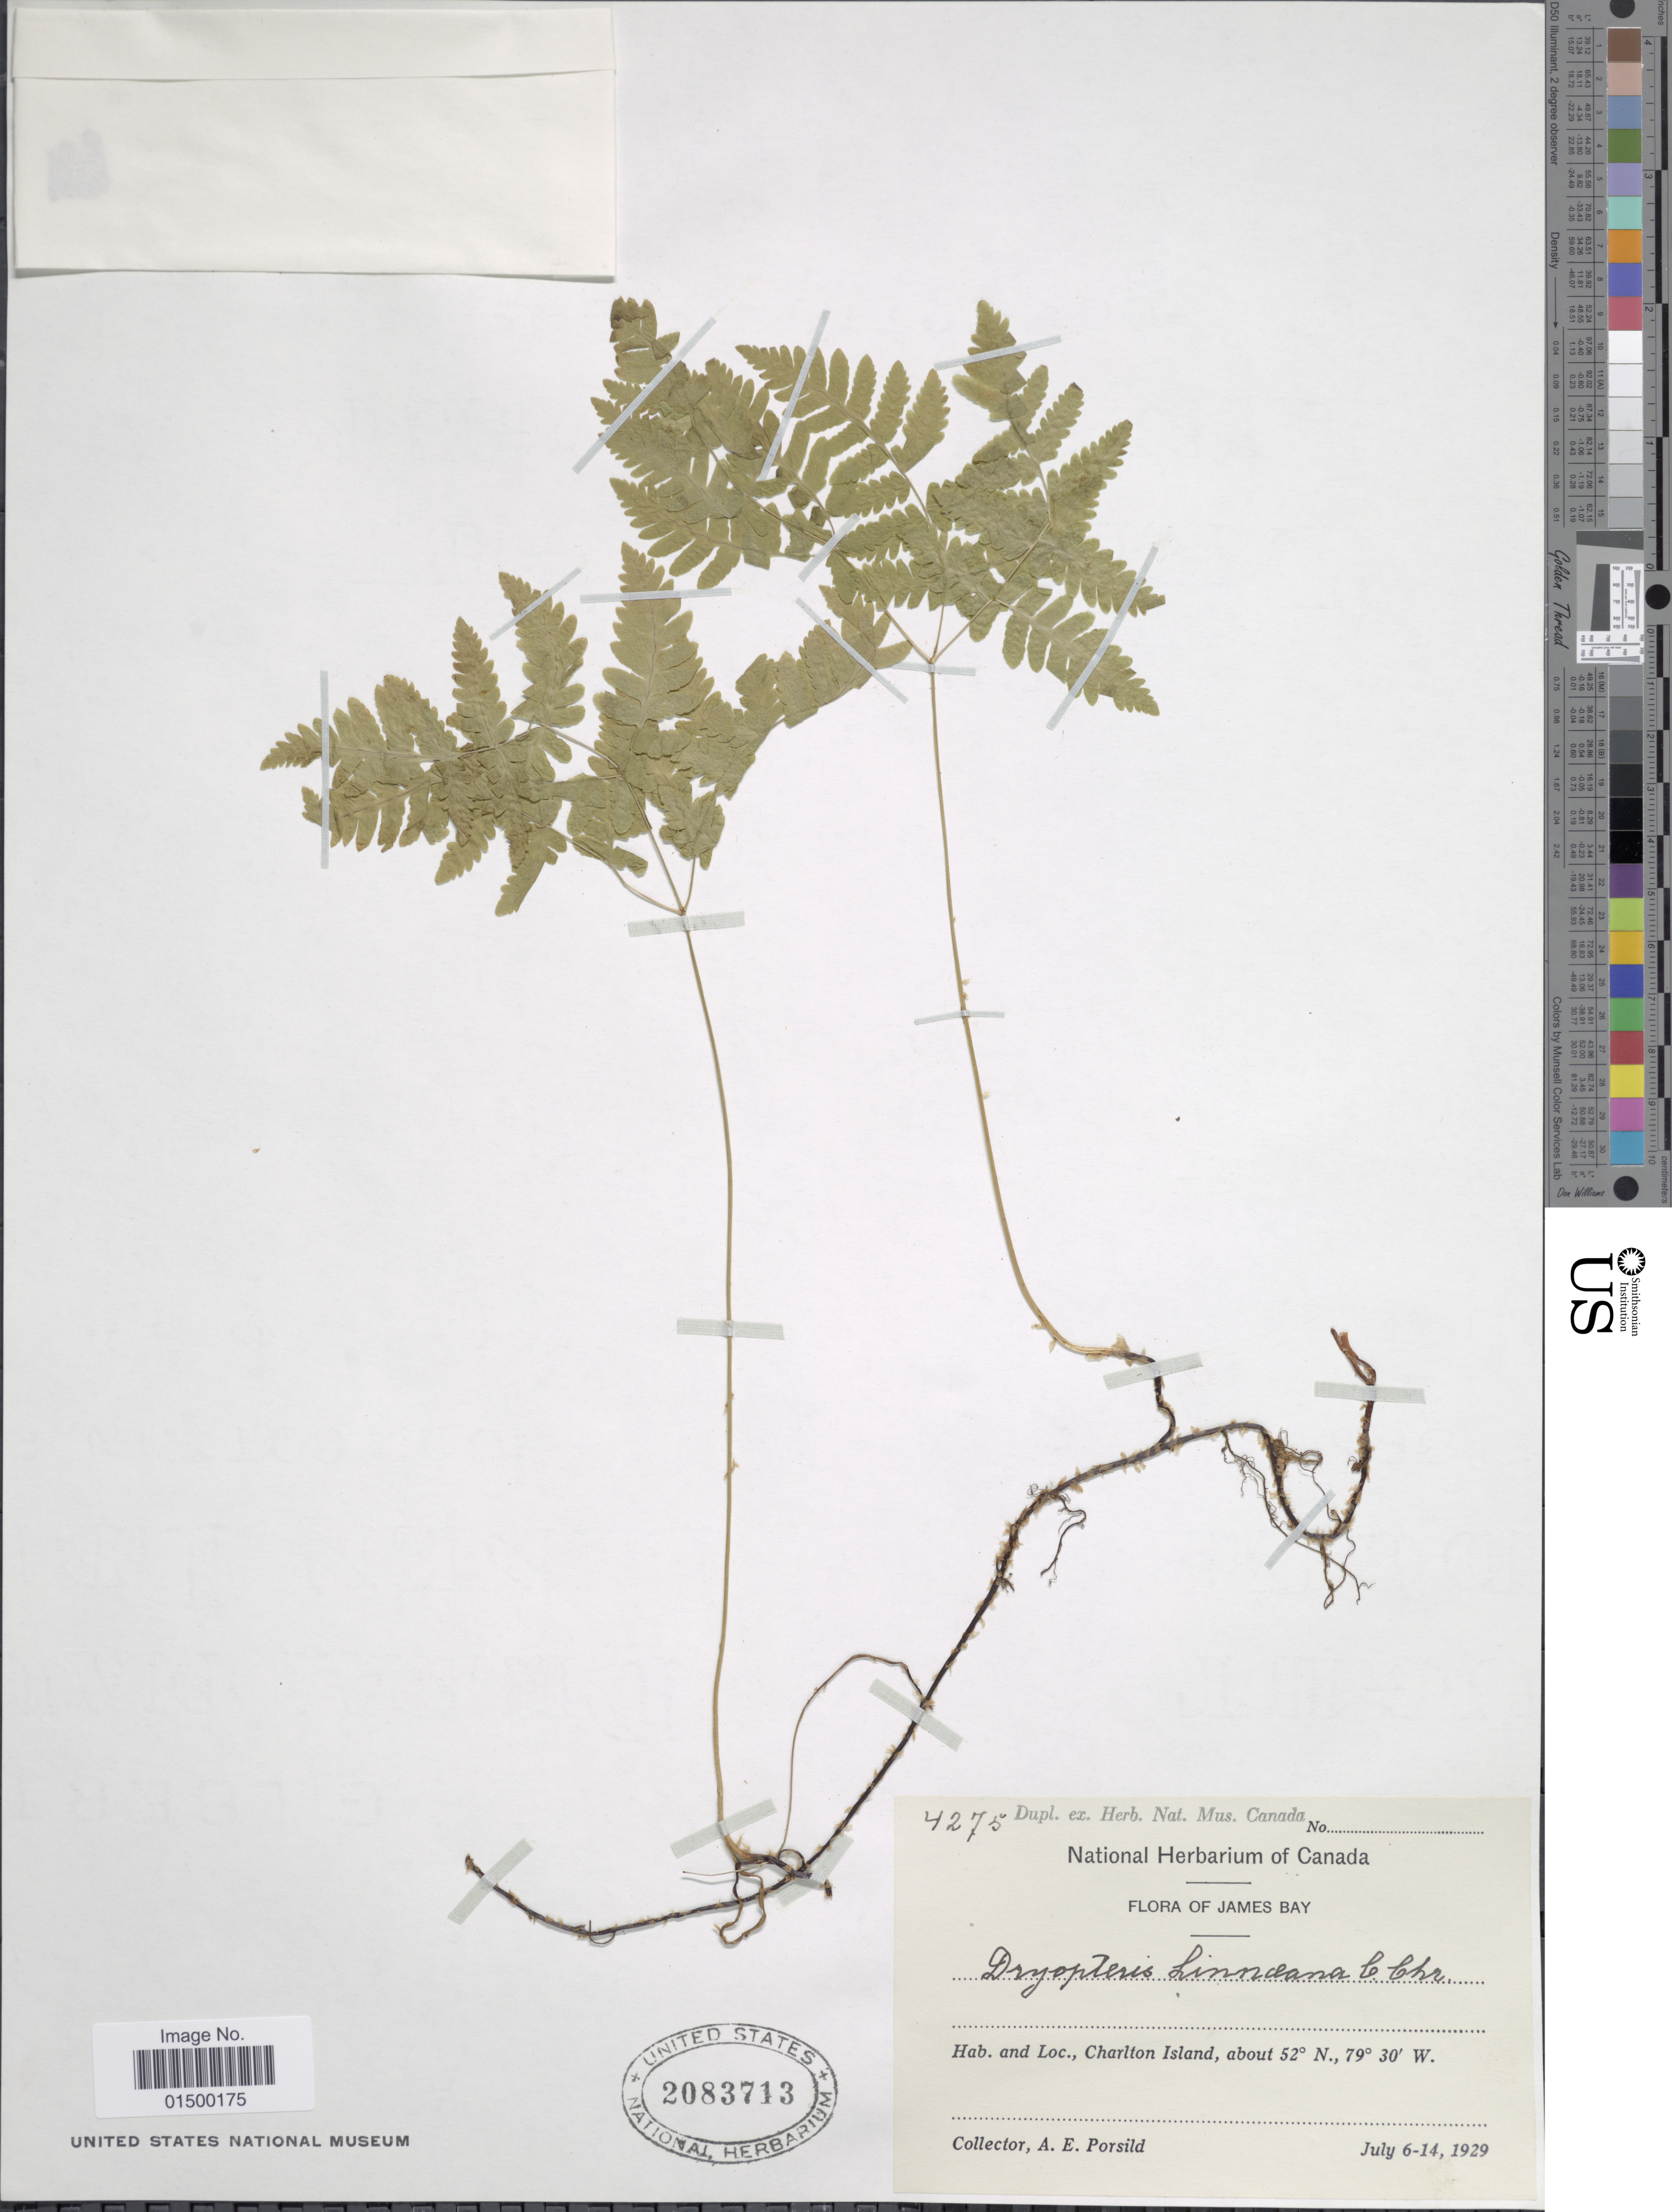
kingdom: Plantae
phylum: Tracheophyta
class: Polypodiopsida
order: Polypodiales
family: Cystopteridaceae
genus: Gymnocarpium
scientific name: Gymnocarpium disjunctum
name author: (Rupr.) Ching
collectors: A. E. Porsild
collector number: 4275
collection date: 1929-07-06/1929-07-14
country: Canada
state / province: Northwest Territories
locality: James bay. Charlton Island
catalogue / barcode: US 2083713